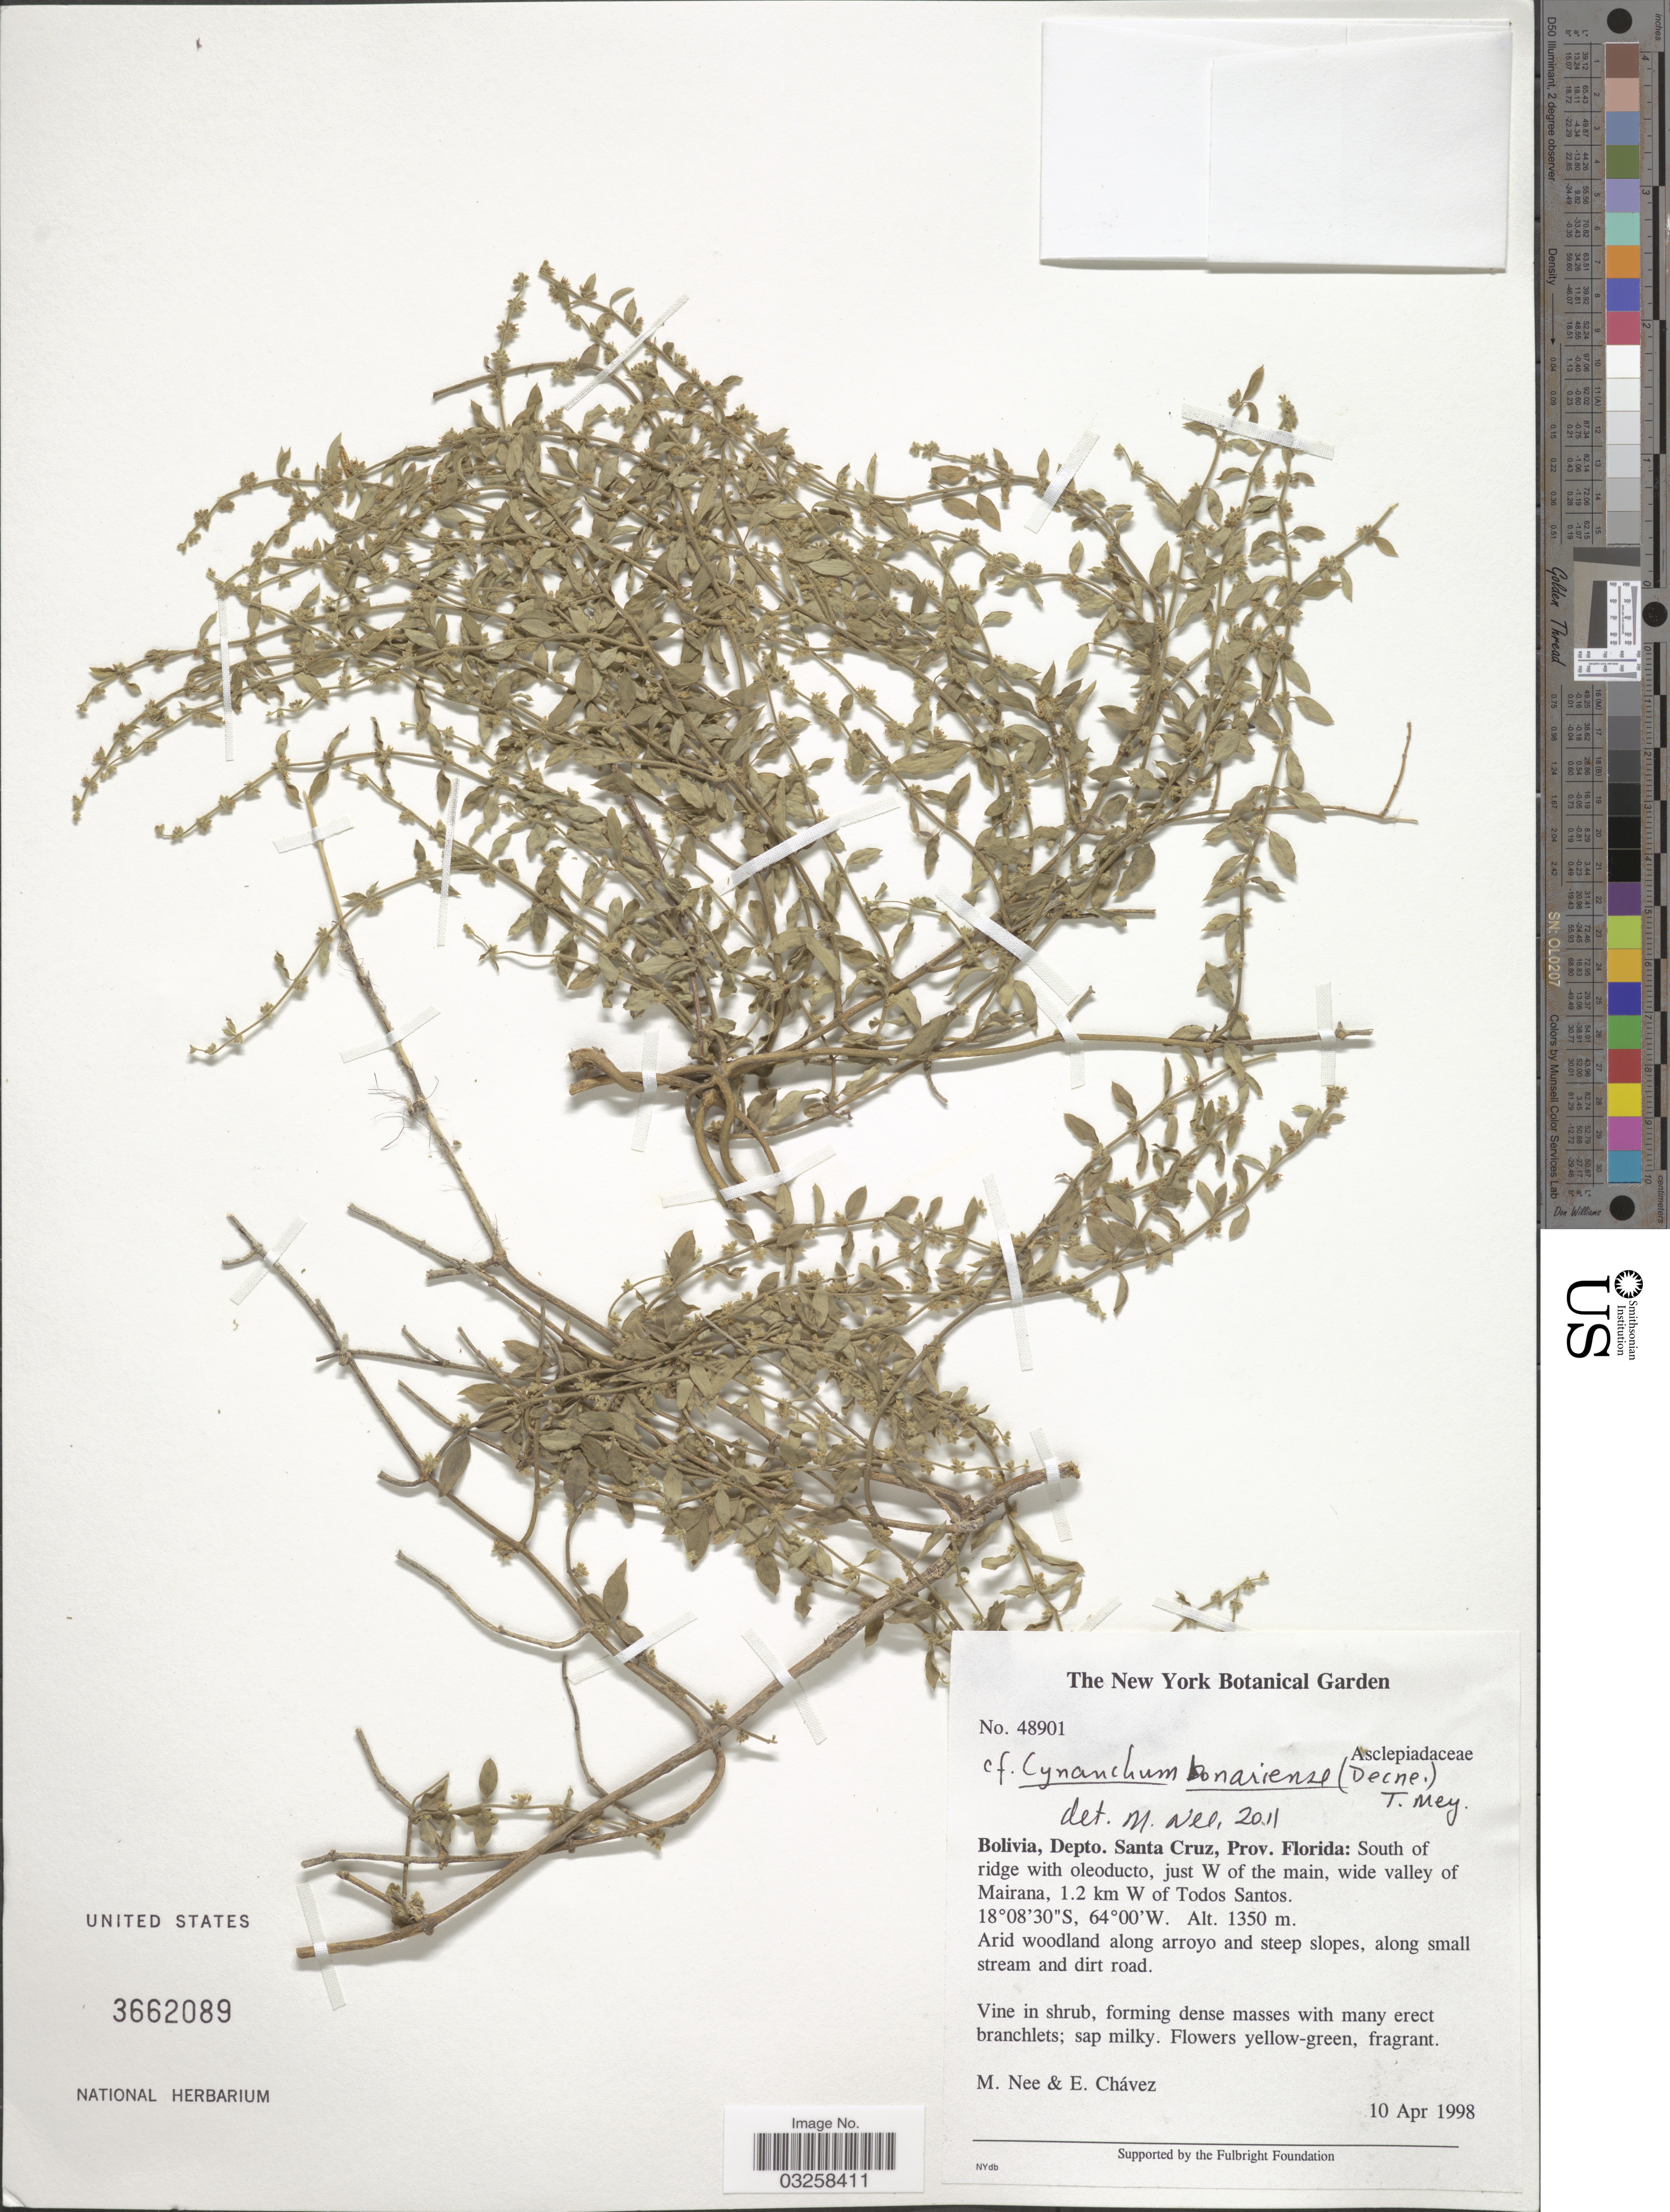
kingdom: Plantae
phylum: Tracheophyta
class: Magnoliopsida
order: Gentianales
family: Apocynaceae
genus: Ditassa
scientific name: Ditassa bonariensis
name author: Decne.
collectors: M. Nee & E. Chávez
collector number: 48901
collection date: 1998-04-10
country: Bolivia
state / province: Santa Cruz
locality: Depto. Santa Cruz, Prov. Florida, South of ridge with oleoducto, just W of the main, wide valley of Mairana, 1.2 km W of Todos Santos.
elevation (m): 1350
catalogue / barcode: US 3662089